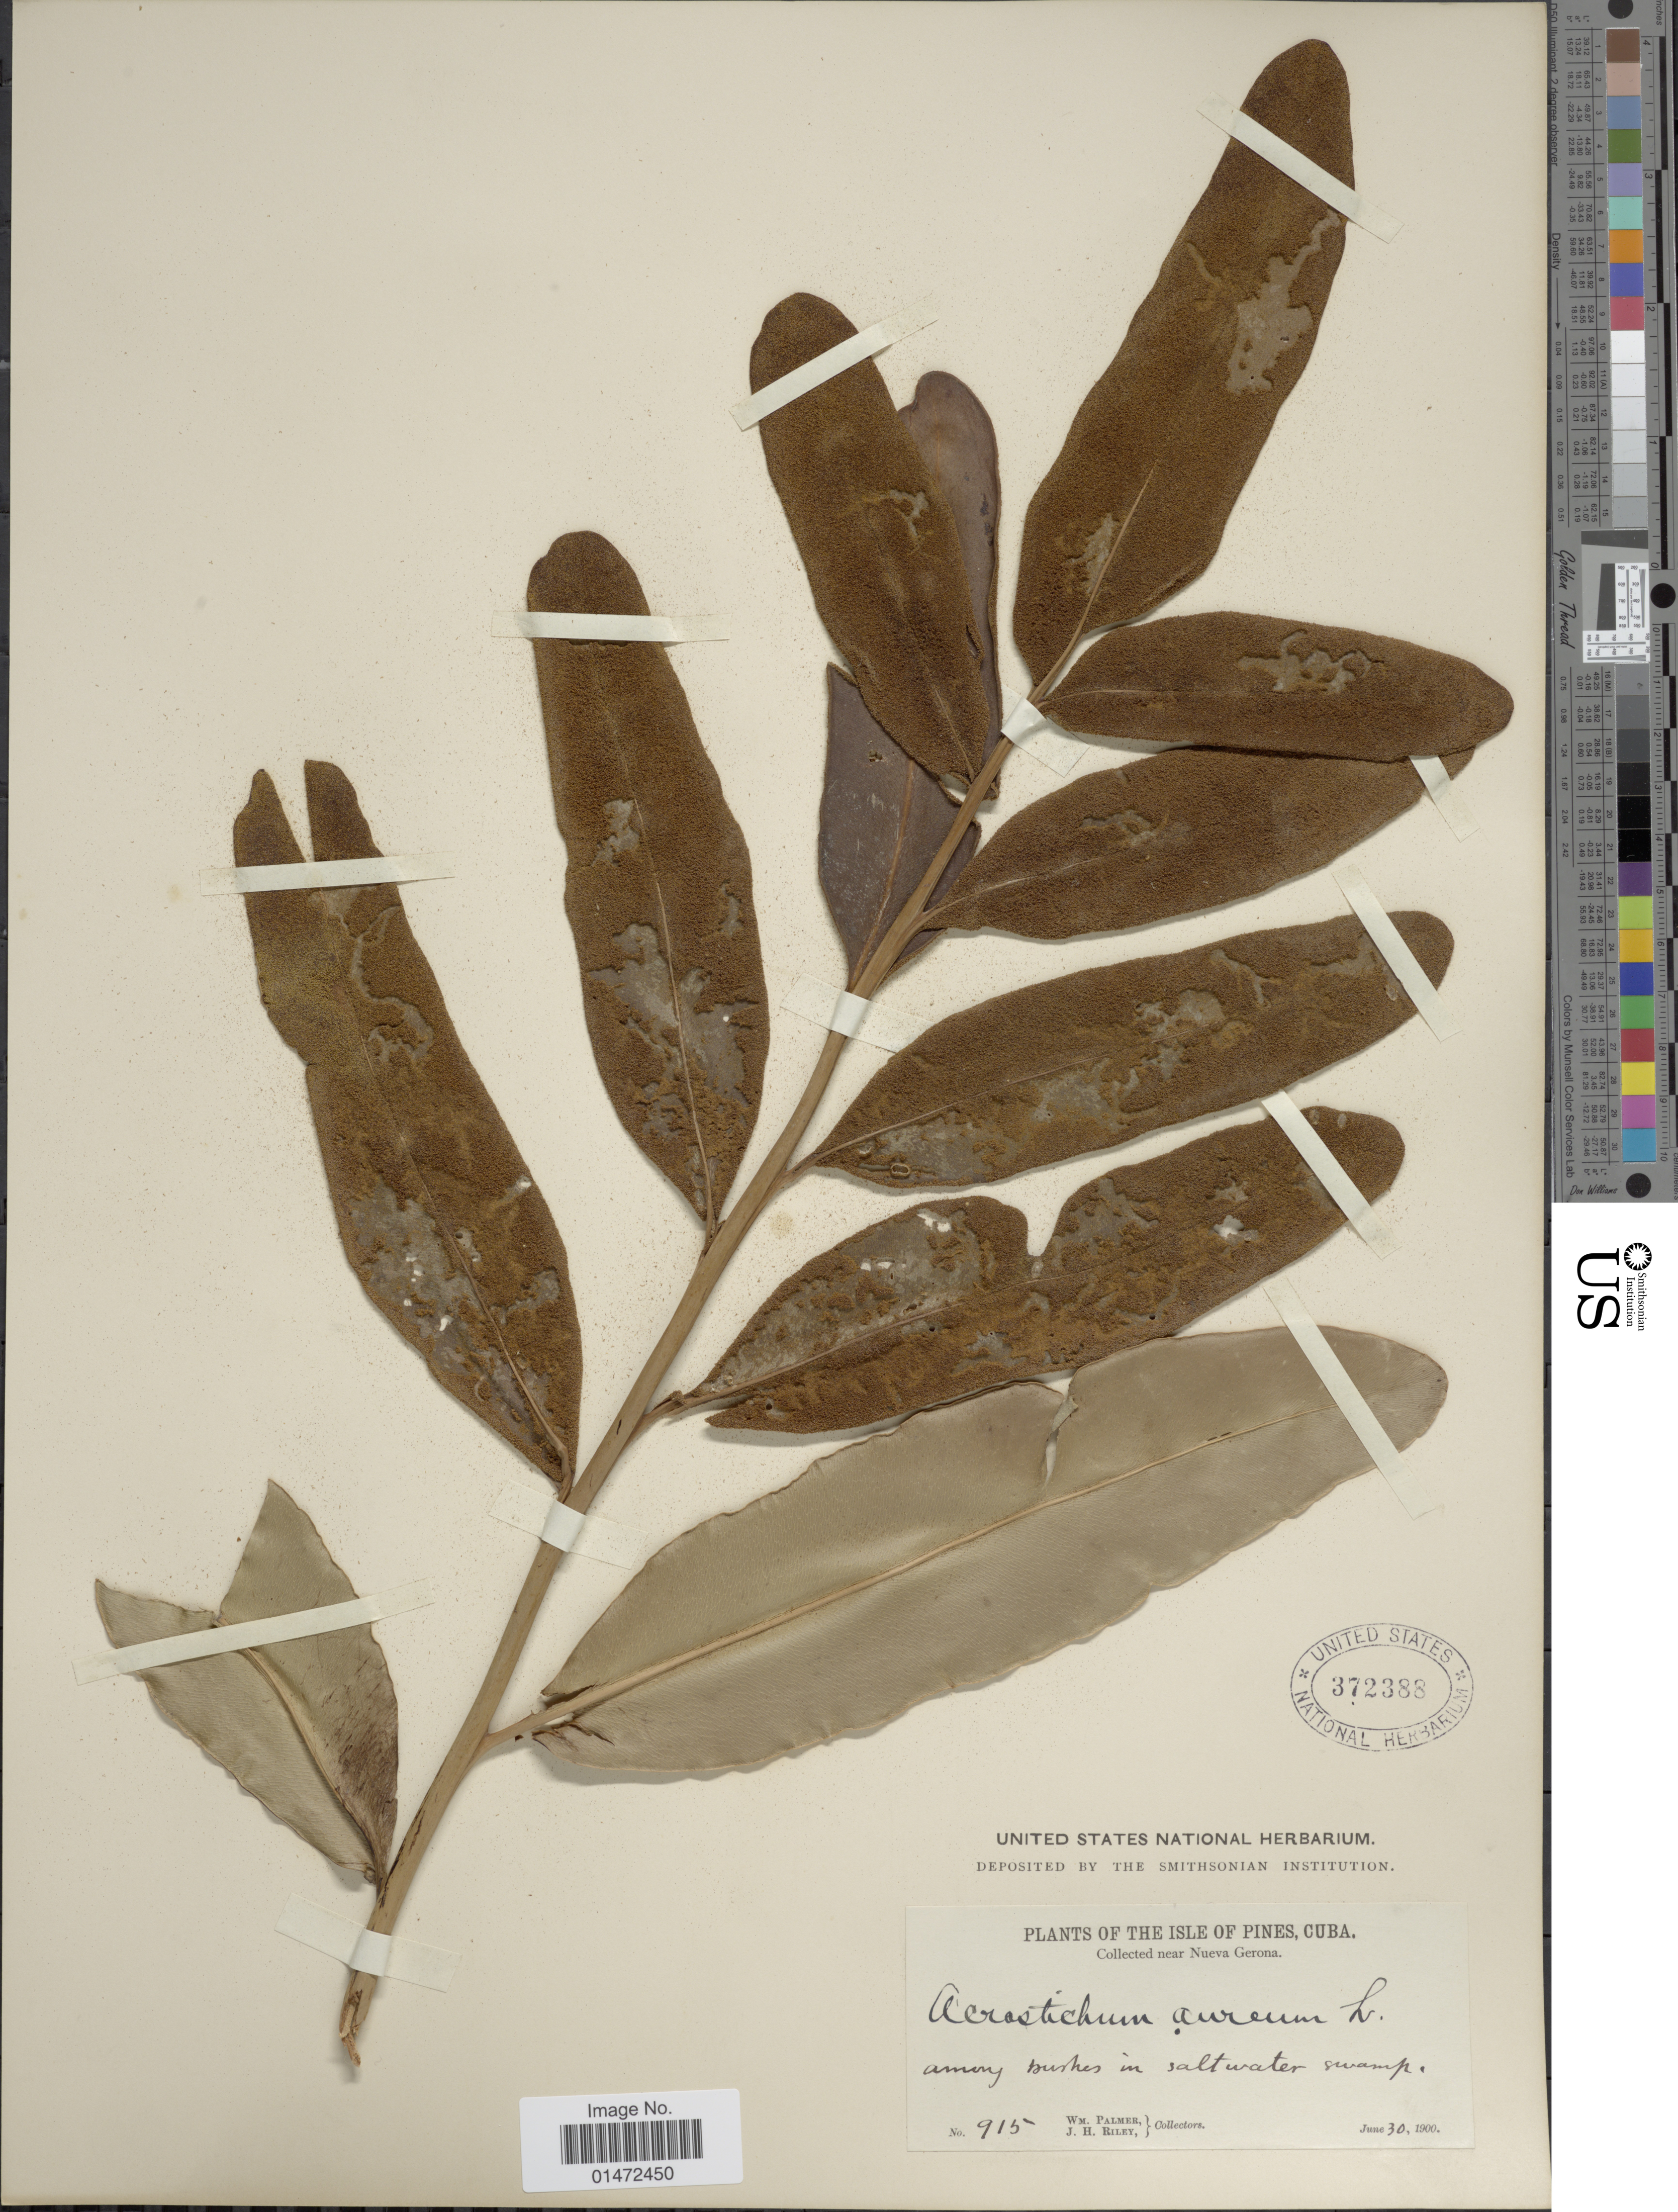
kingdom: Plantae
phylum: Tracheophyta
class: Polypodiopsida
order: Polypodiales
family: Pteridaceae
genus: Acrostichum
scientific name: Acrostichum aureum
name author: L.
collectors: W. Palmer & J. H. Riley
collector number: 915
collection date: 1900-06-30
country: Cuba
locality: Isle of Pines. Collected near Nueva Gerona. Among bushes in salt water swamp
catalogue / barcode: US 372388